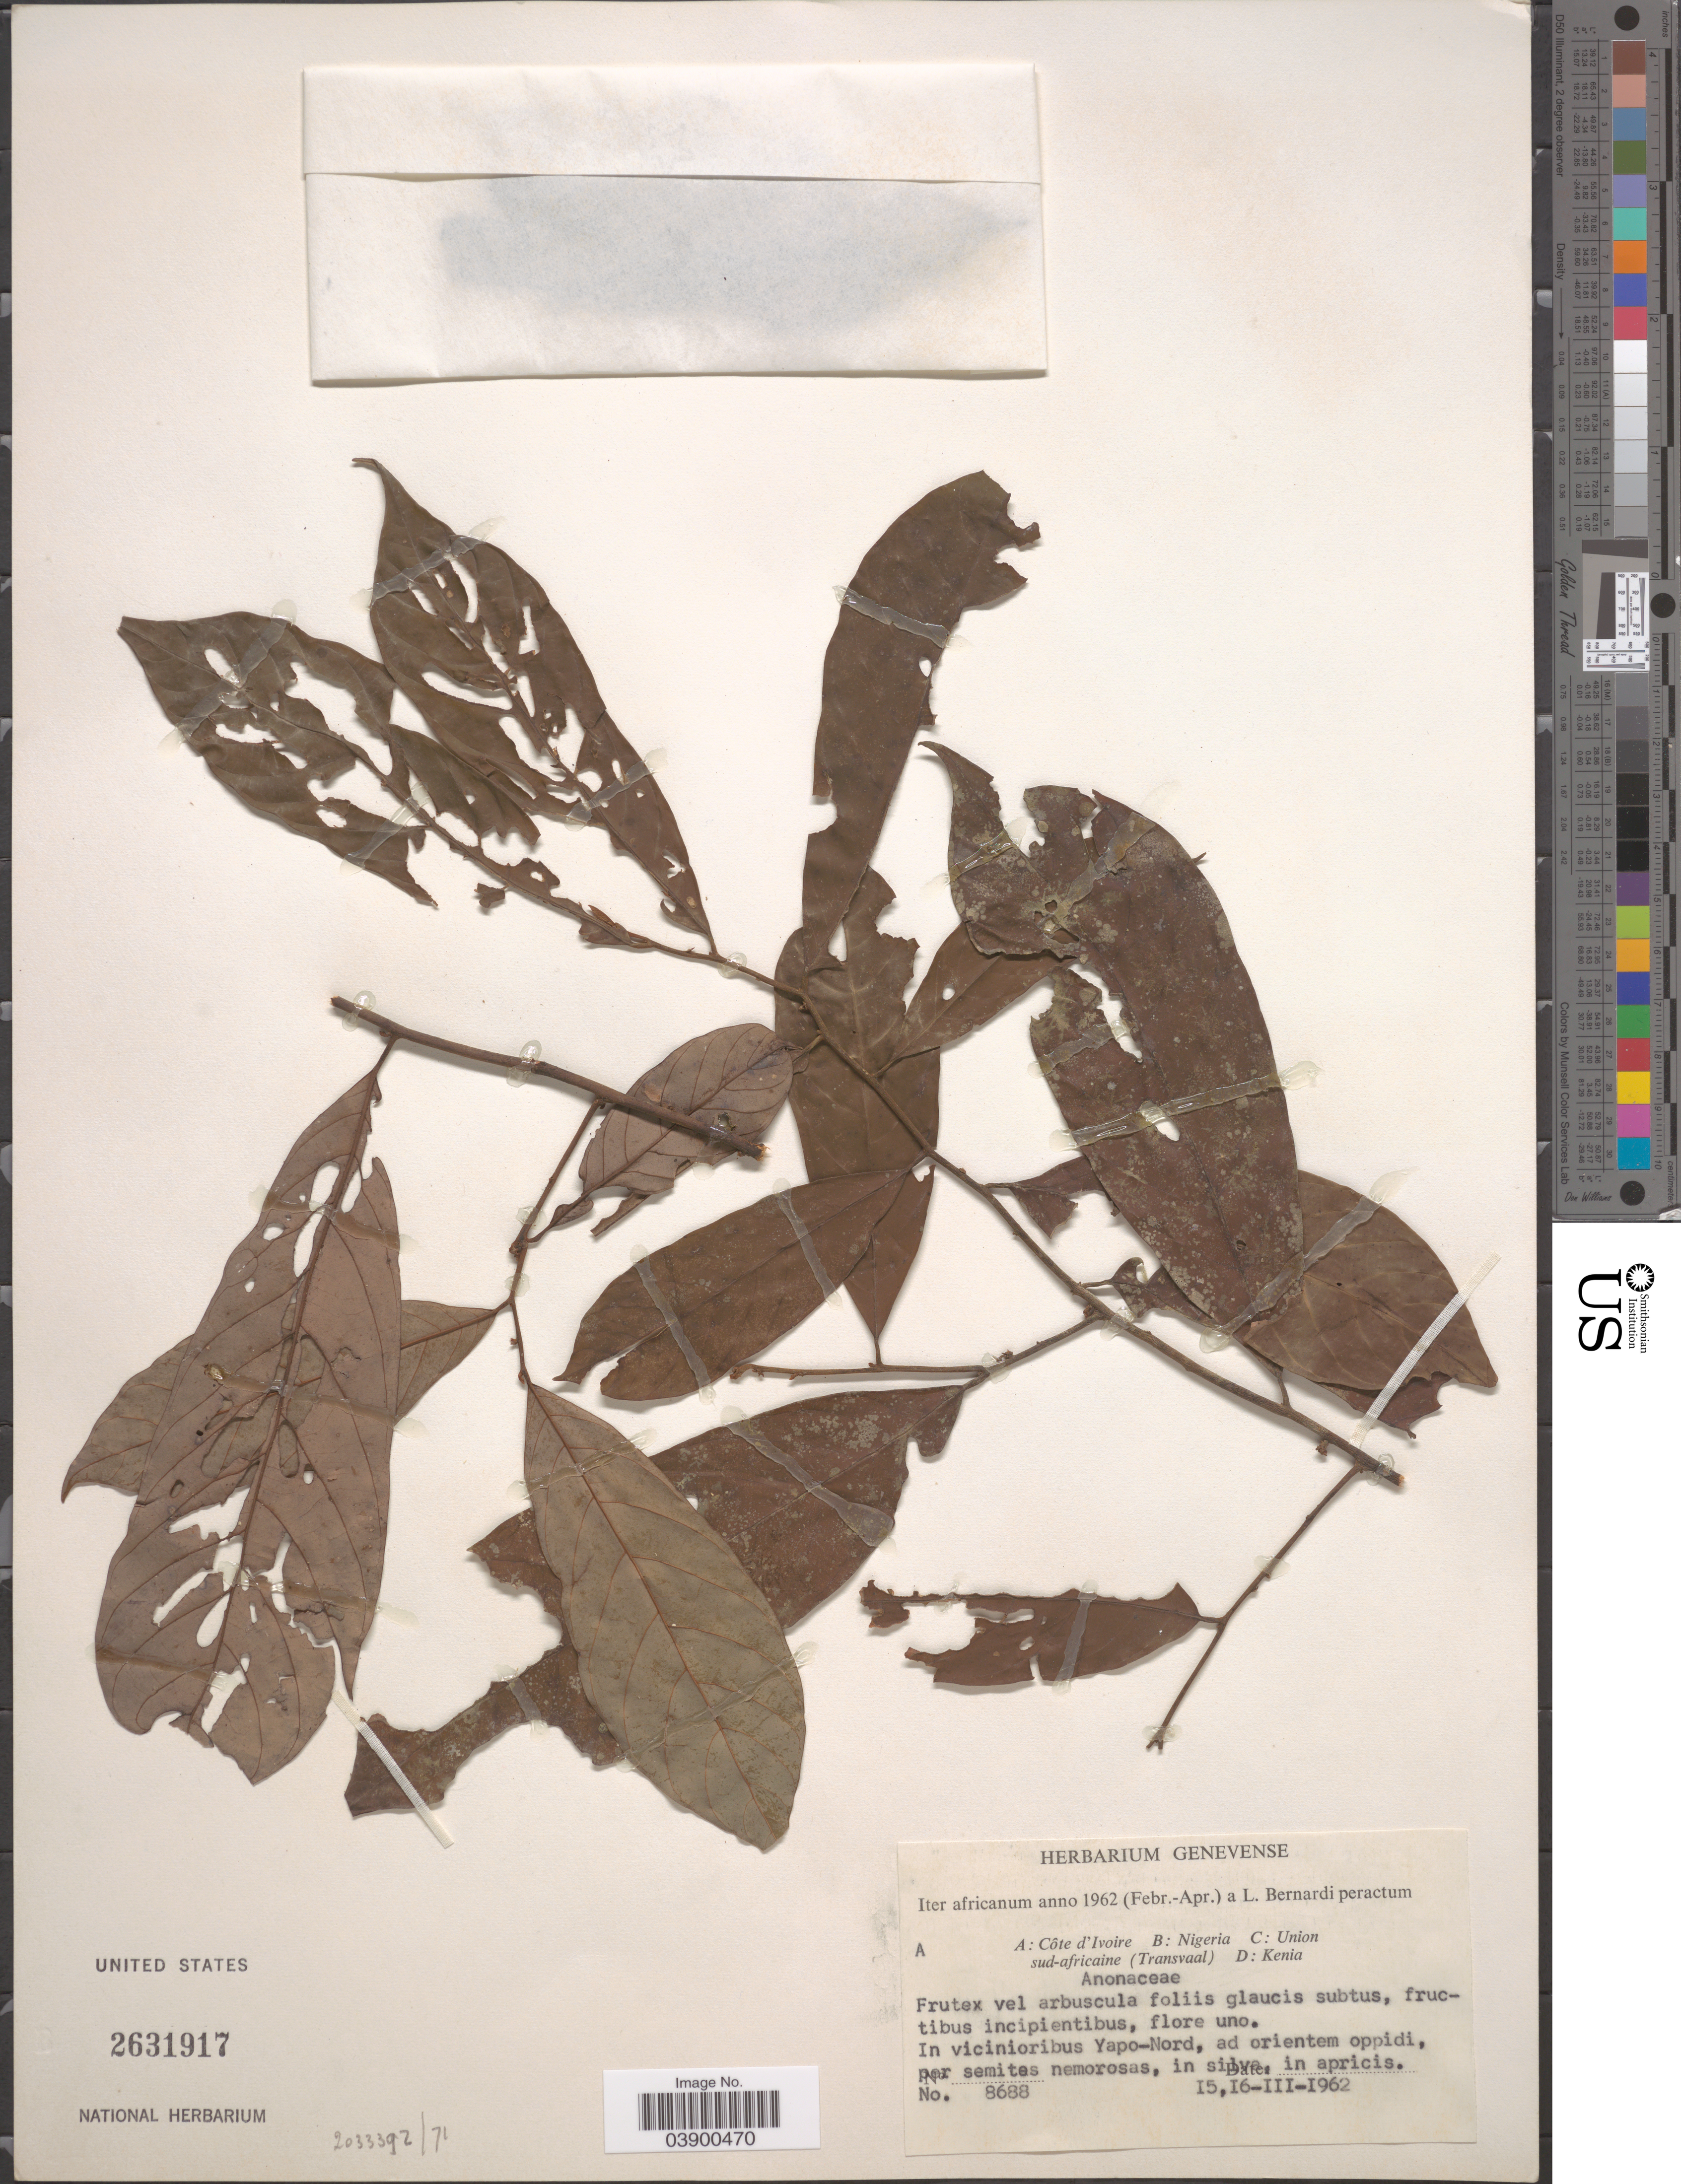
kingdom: Plantae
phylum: Tracheophyta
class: Magnoliopsida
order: Magnoliales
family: Annonaceae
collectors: L. Bernardi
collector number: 8688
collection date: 1962-03-15/1962-03-16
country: Ivory Coast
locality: Côte d'Ivoure. In vicinioribus Yapo-Nord.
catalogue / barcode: US 2631917